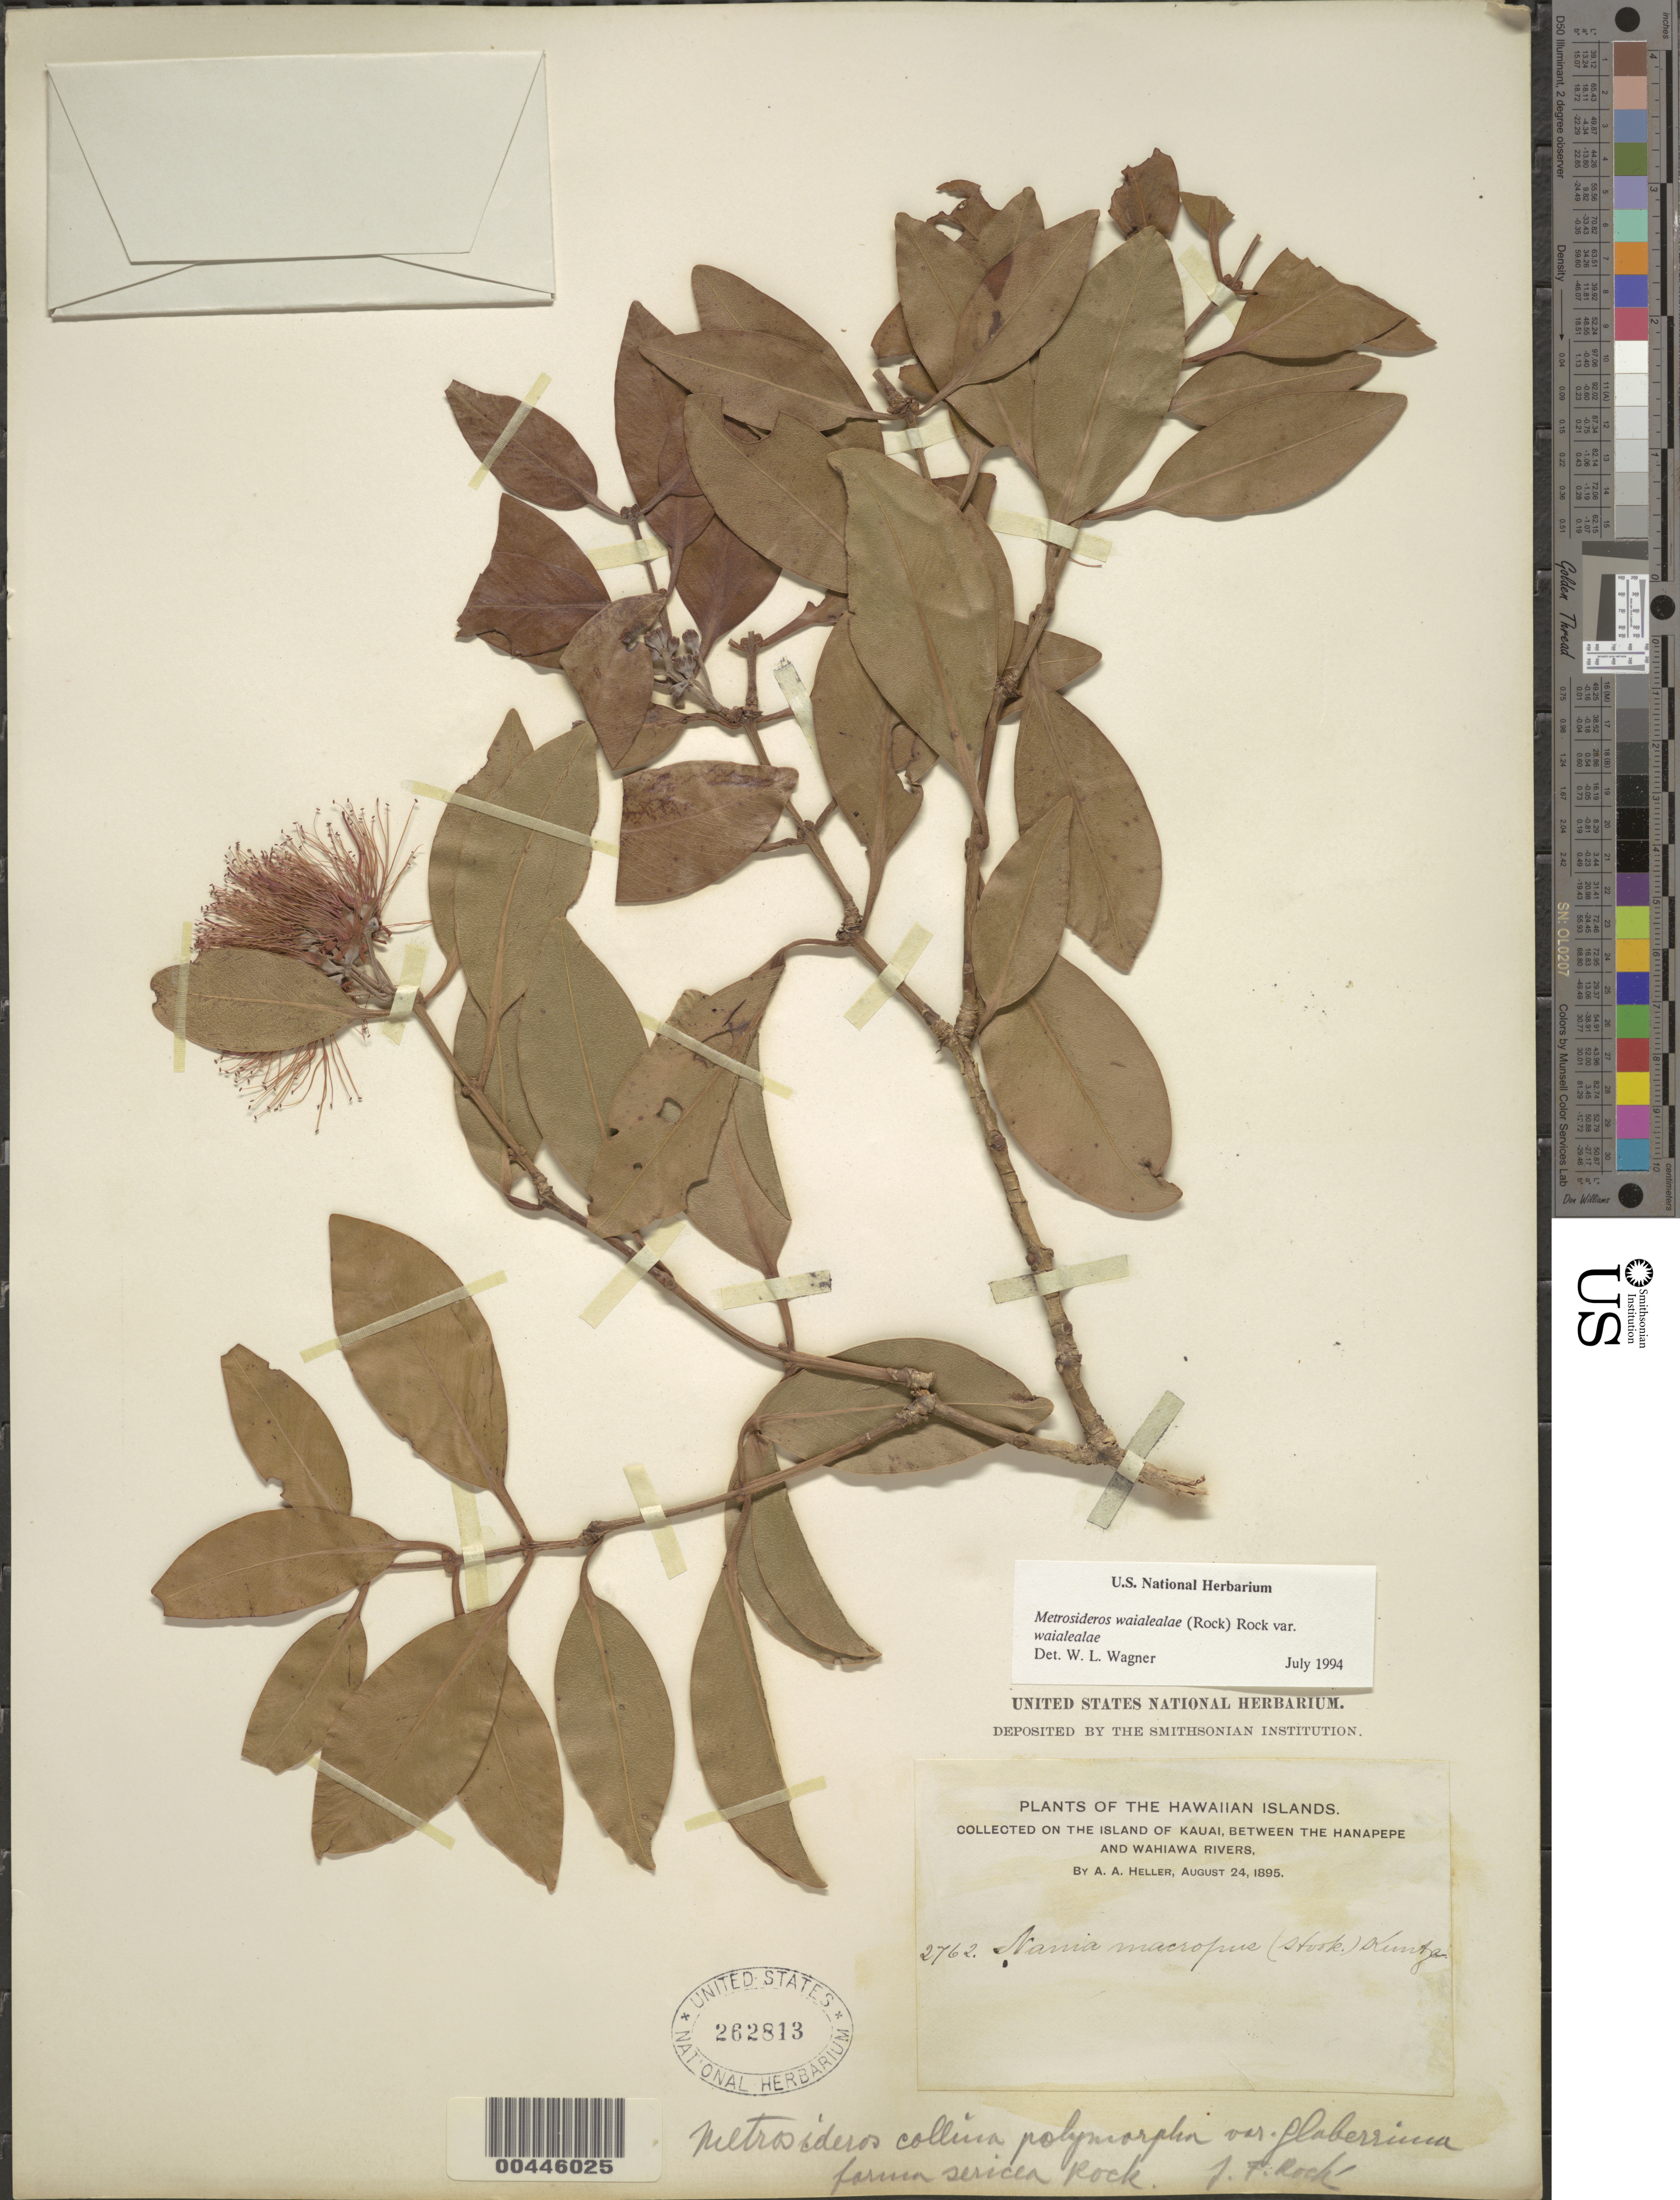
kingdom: Plantae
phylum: Tracheophyta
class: Magnoliopsida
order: Myrtales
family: Myrtaceae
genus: Metrosideros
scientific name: Metrosideros waialealae var. waialealae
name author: (Rock) Rock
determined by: Wagner, W. L., (BOT), Smithsonian Institution - National Museum of Natural History (UNITED STATES)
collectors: A. A. Heller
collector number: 2762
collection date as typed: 24 Aug 1895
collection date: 1895-08-24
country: United States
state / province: Hawaii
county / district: Kauai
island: Kaua'i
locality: Between the Hanapepe and Wahiawa Rivers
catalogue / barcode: US 262813